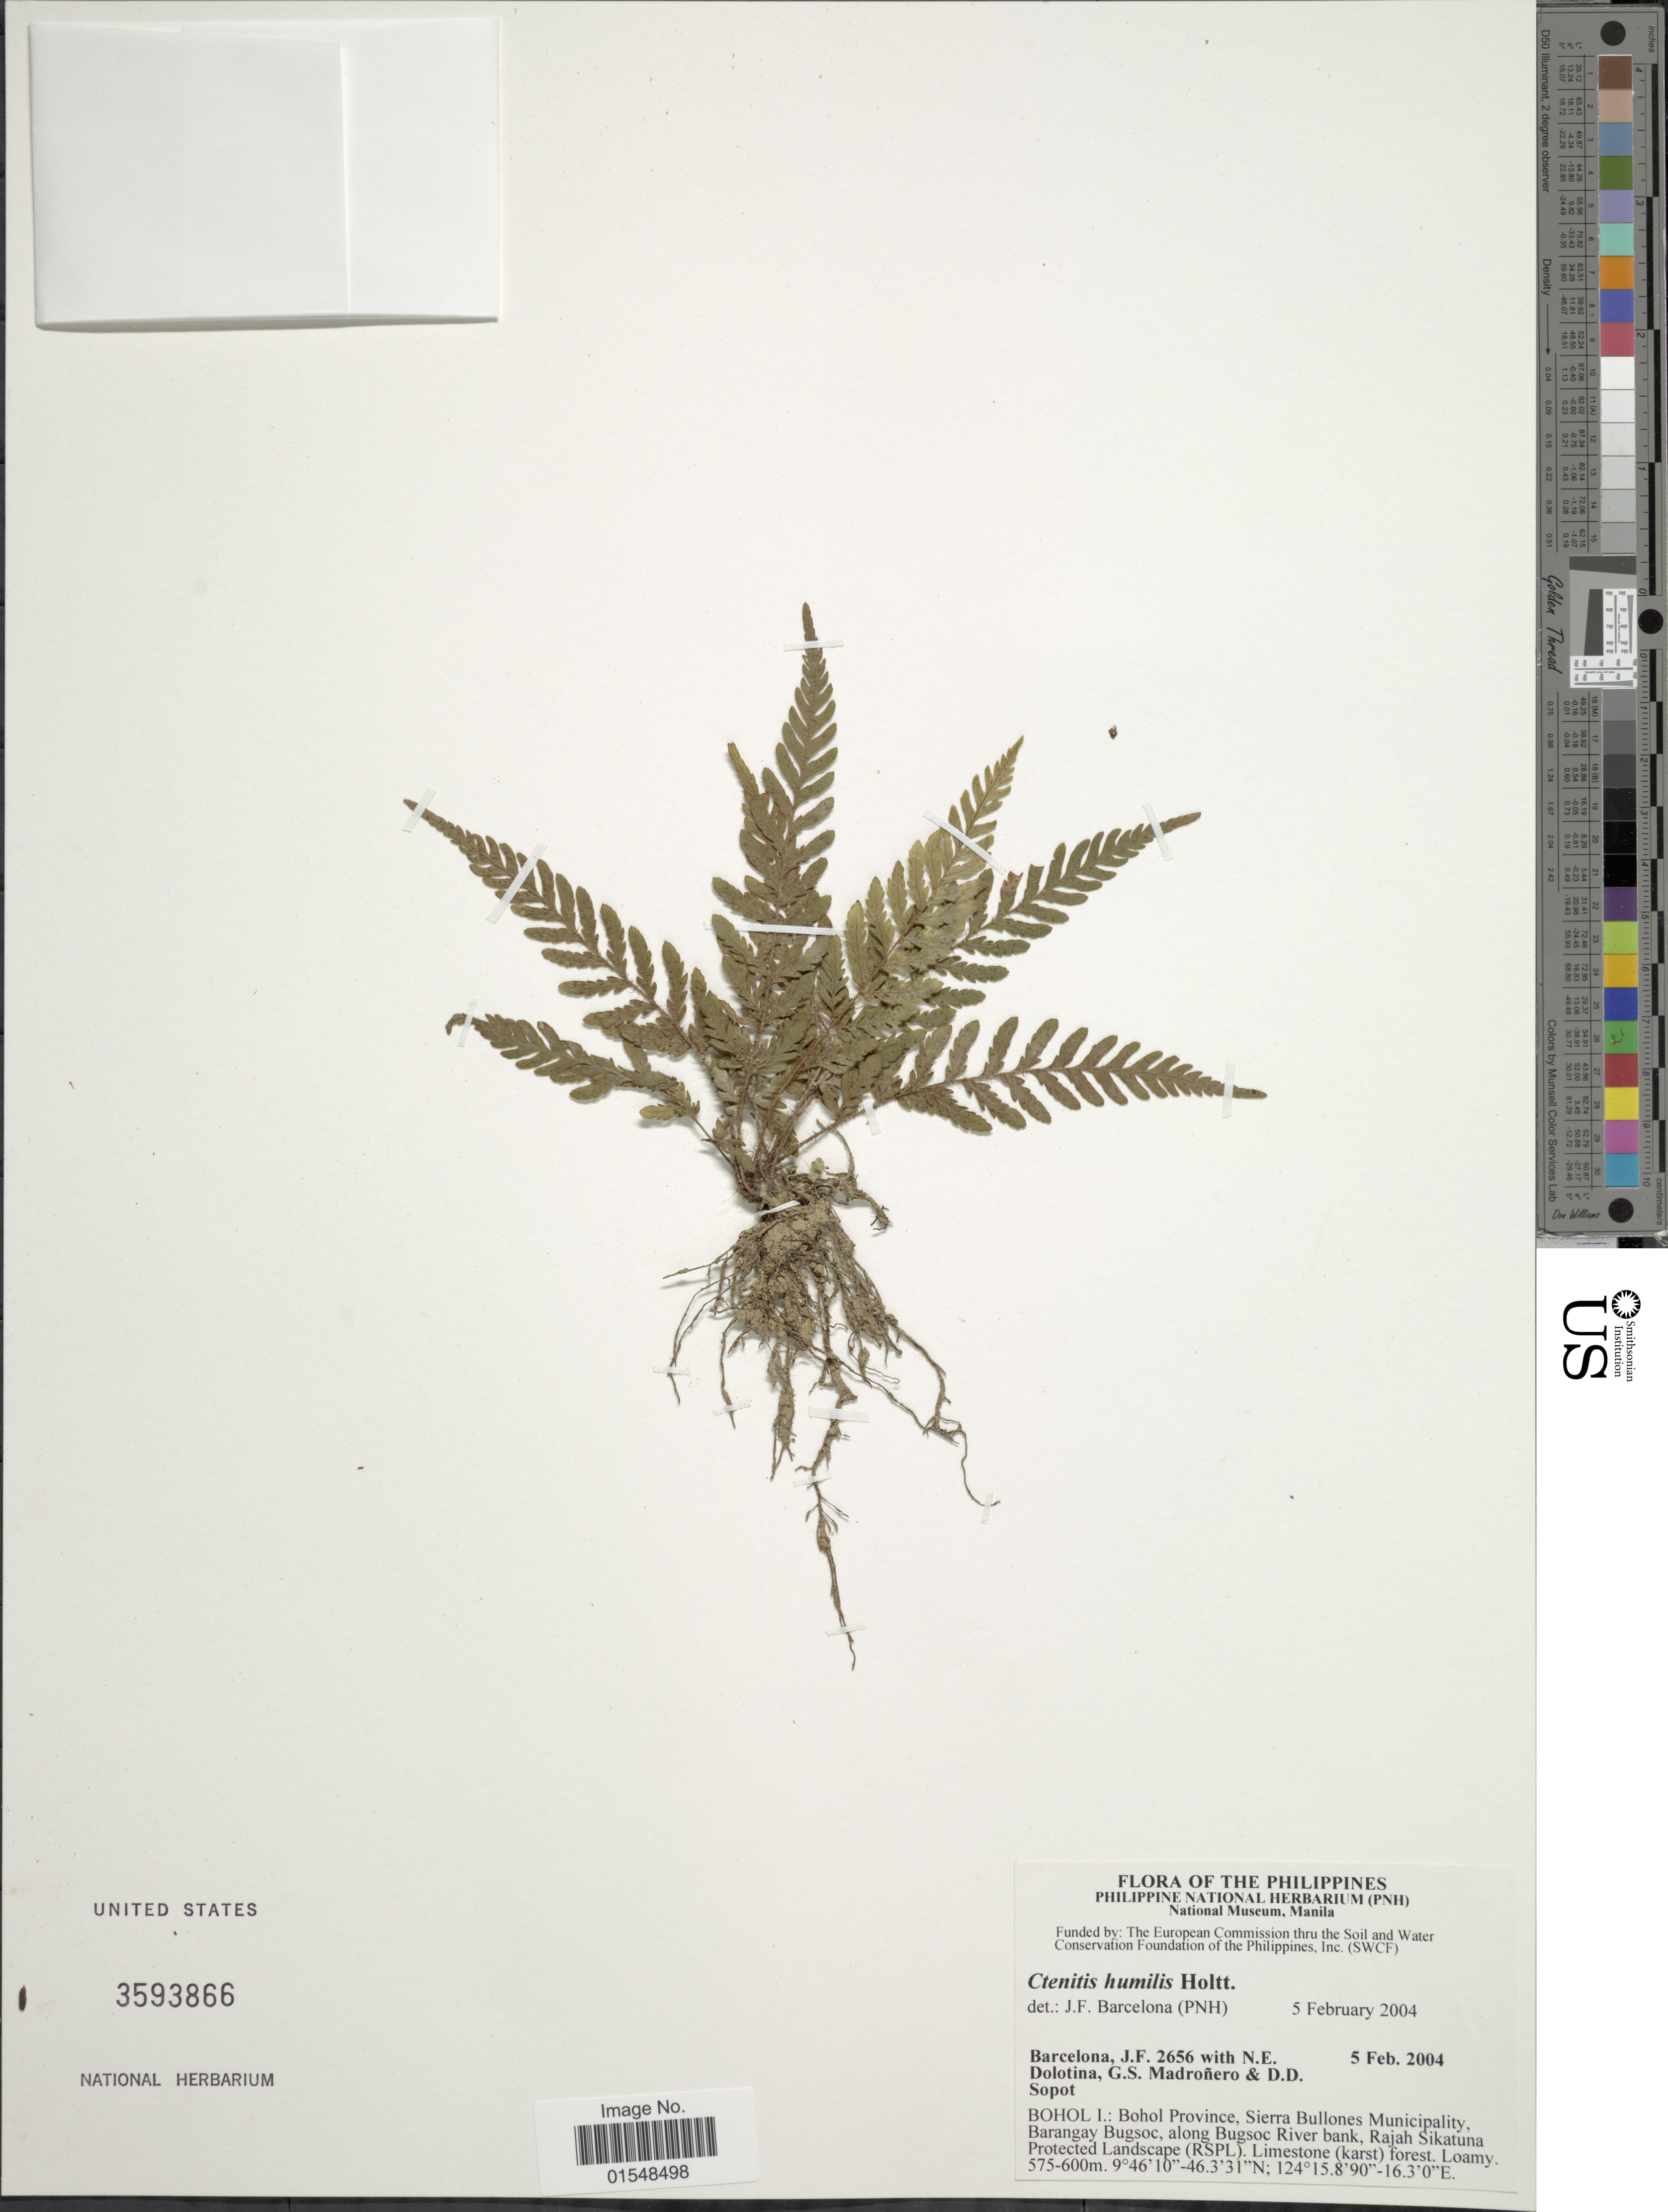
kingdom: Plantae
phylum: Tracheophyta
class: Polypodiopsida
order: Polypodiales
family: Dryopteridaceae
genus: Ctenitis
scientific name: Ctenitis erythradenia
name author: Holttum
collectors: J. F. Barcelona, N. Dolotina, G. Madroñero & D. Sopot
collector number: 2656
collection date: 2004-02-05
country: Philippines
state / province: Central Visayas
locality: Bohol I.: Bohol Province, Sierra Bullones Municipality, Barangay Bugsoc, along Bugsoc River bank, Rajah Sikatuna Protected Landscape (RSPL). Limestone (karst) forest, Loamy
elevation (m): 575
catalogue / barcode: US 3593866